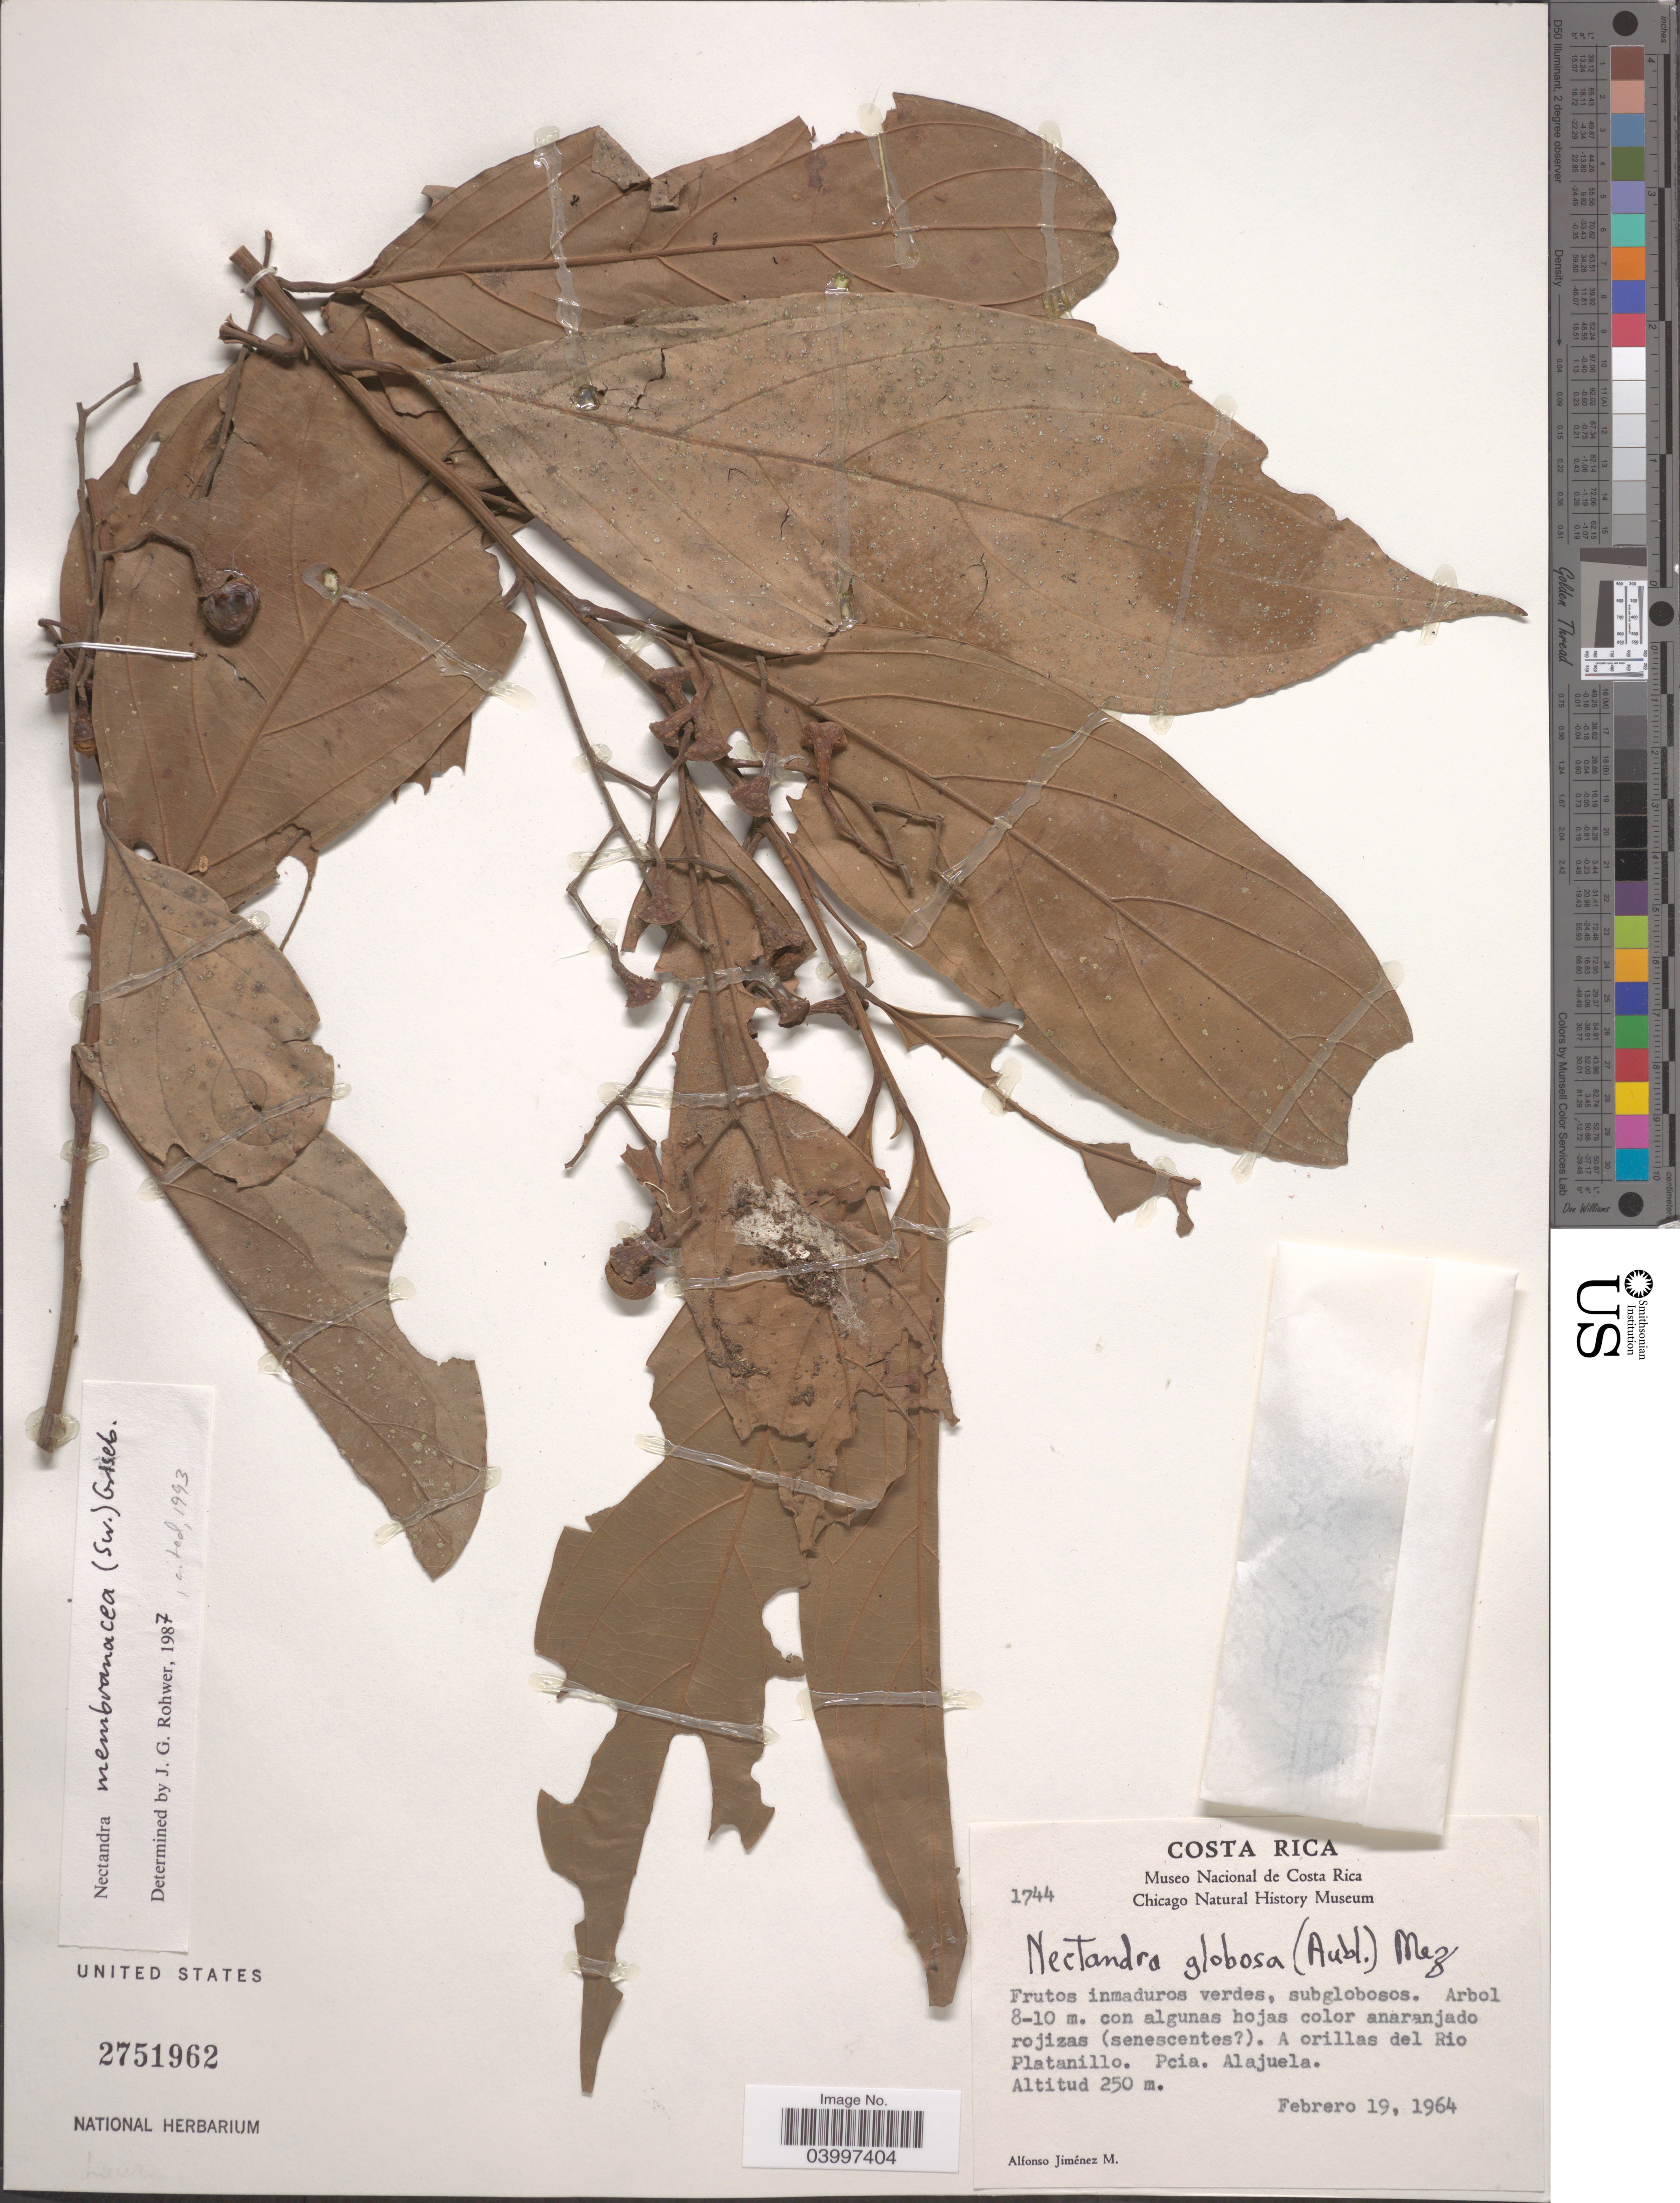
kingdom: Plantae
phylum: Tracheophyta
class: Magnoliopsida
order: Laurales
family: Lauraceae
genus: Nectandra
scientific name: Nectandra membranacea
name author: (Sw.) Griseb.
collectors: A. Jimenez M.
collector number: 1744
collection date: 1964-02-19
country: Costa Rica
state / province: Alajuela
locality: A orillas del Rio Platanillo.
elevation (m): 250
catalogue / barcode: US 2751962